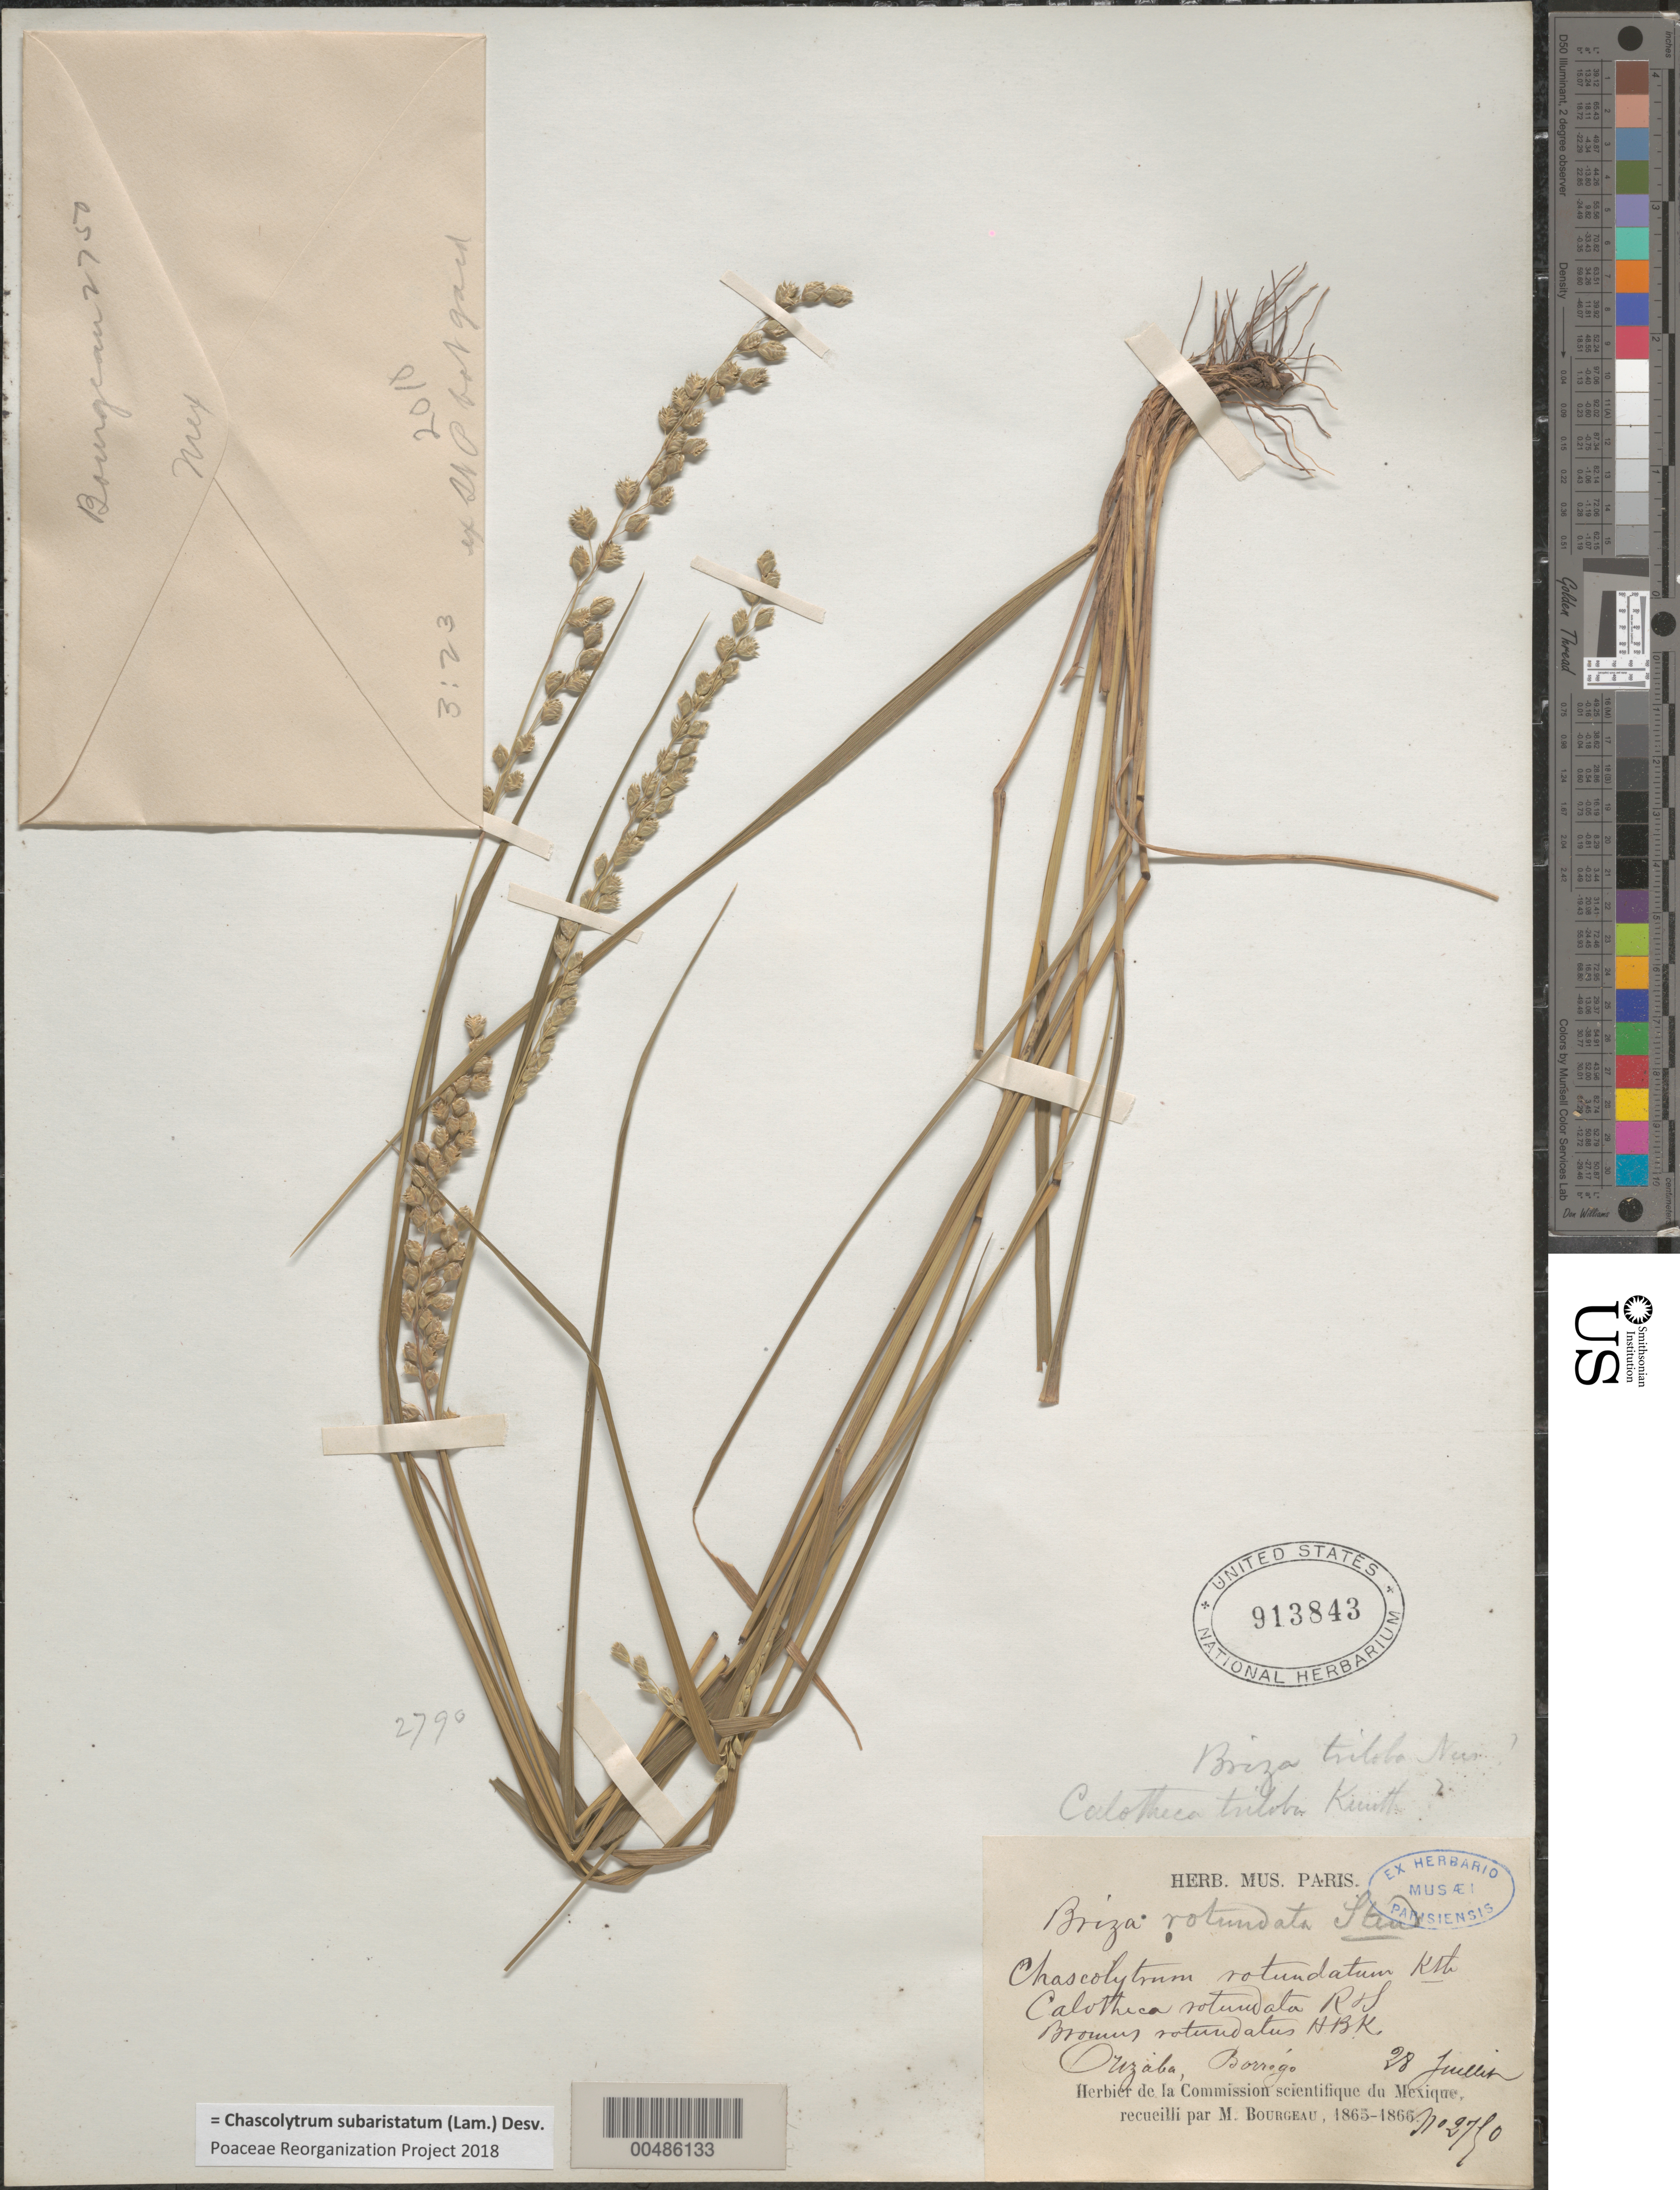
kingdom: Plantae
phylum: Tracheophyta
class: Liliopsida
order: Poales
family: Poaceae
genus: Chascolytrum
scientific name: Chascolytrum subaristatum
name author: (Lam.) Desv.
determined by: Poaceae Reorganization Project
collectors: E. Bourgeau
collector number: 2750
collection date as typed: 28 Jul 1865 or 28 Jul 1866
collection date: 1865-07-28 or 1866-07-28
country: Mexico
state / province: Veracruz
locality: Orizaba, Borr‚go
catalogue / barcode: US 913843